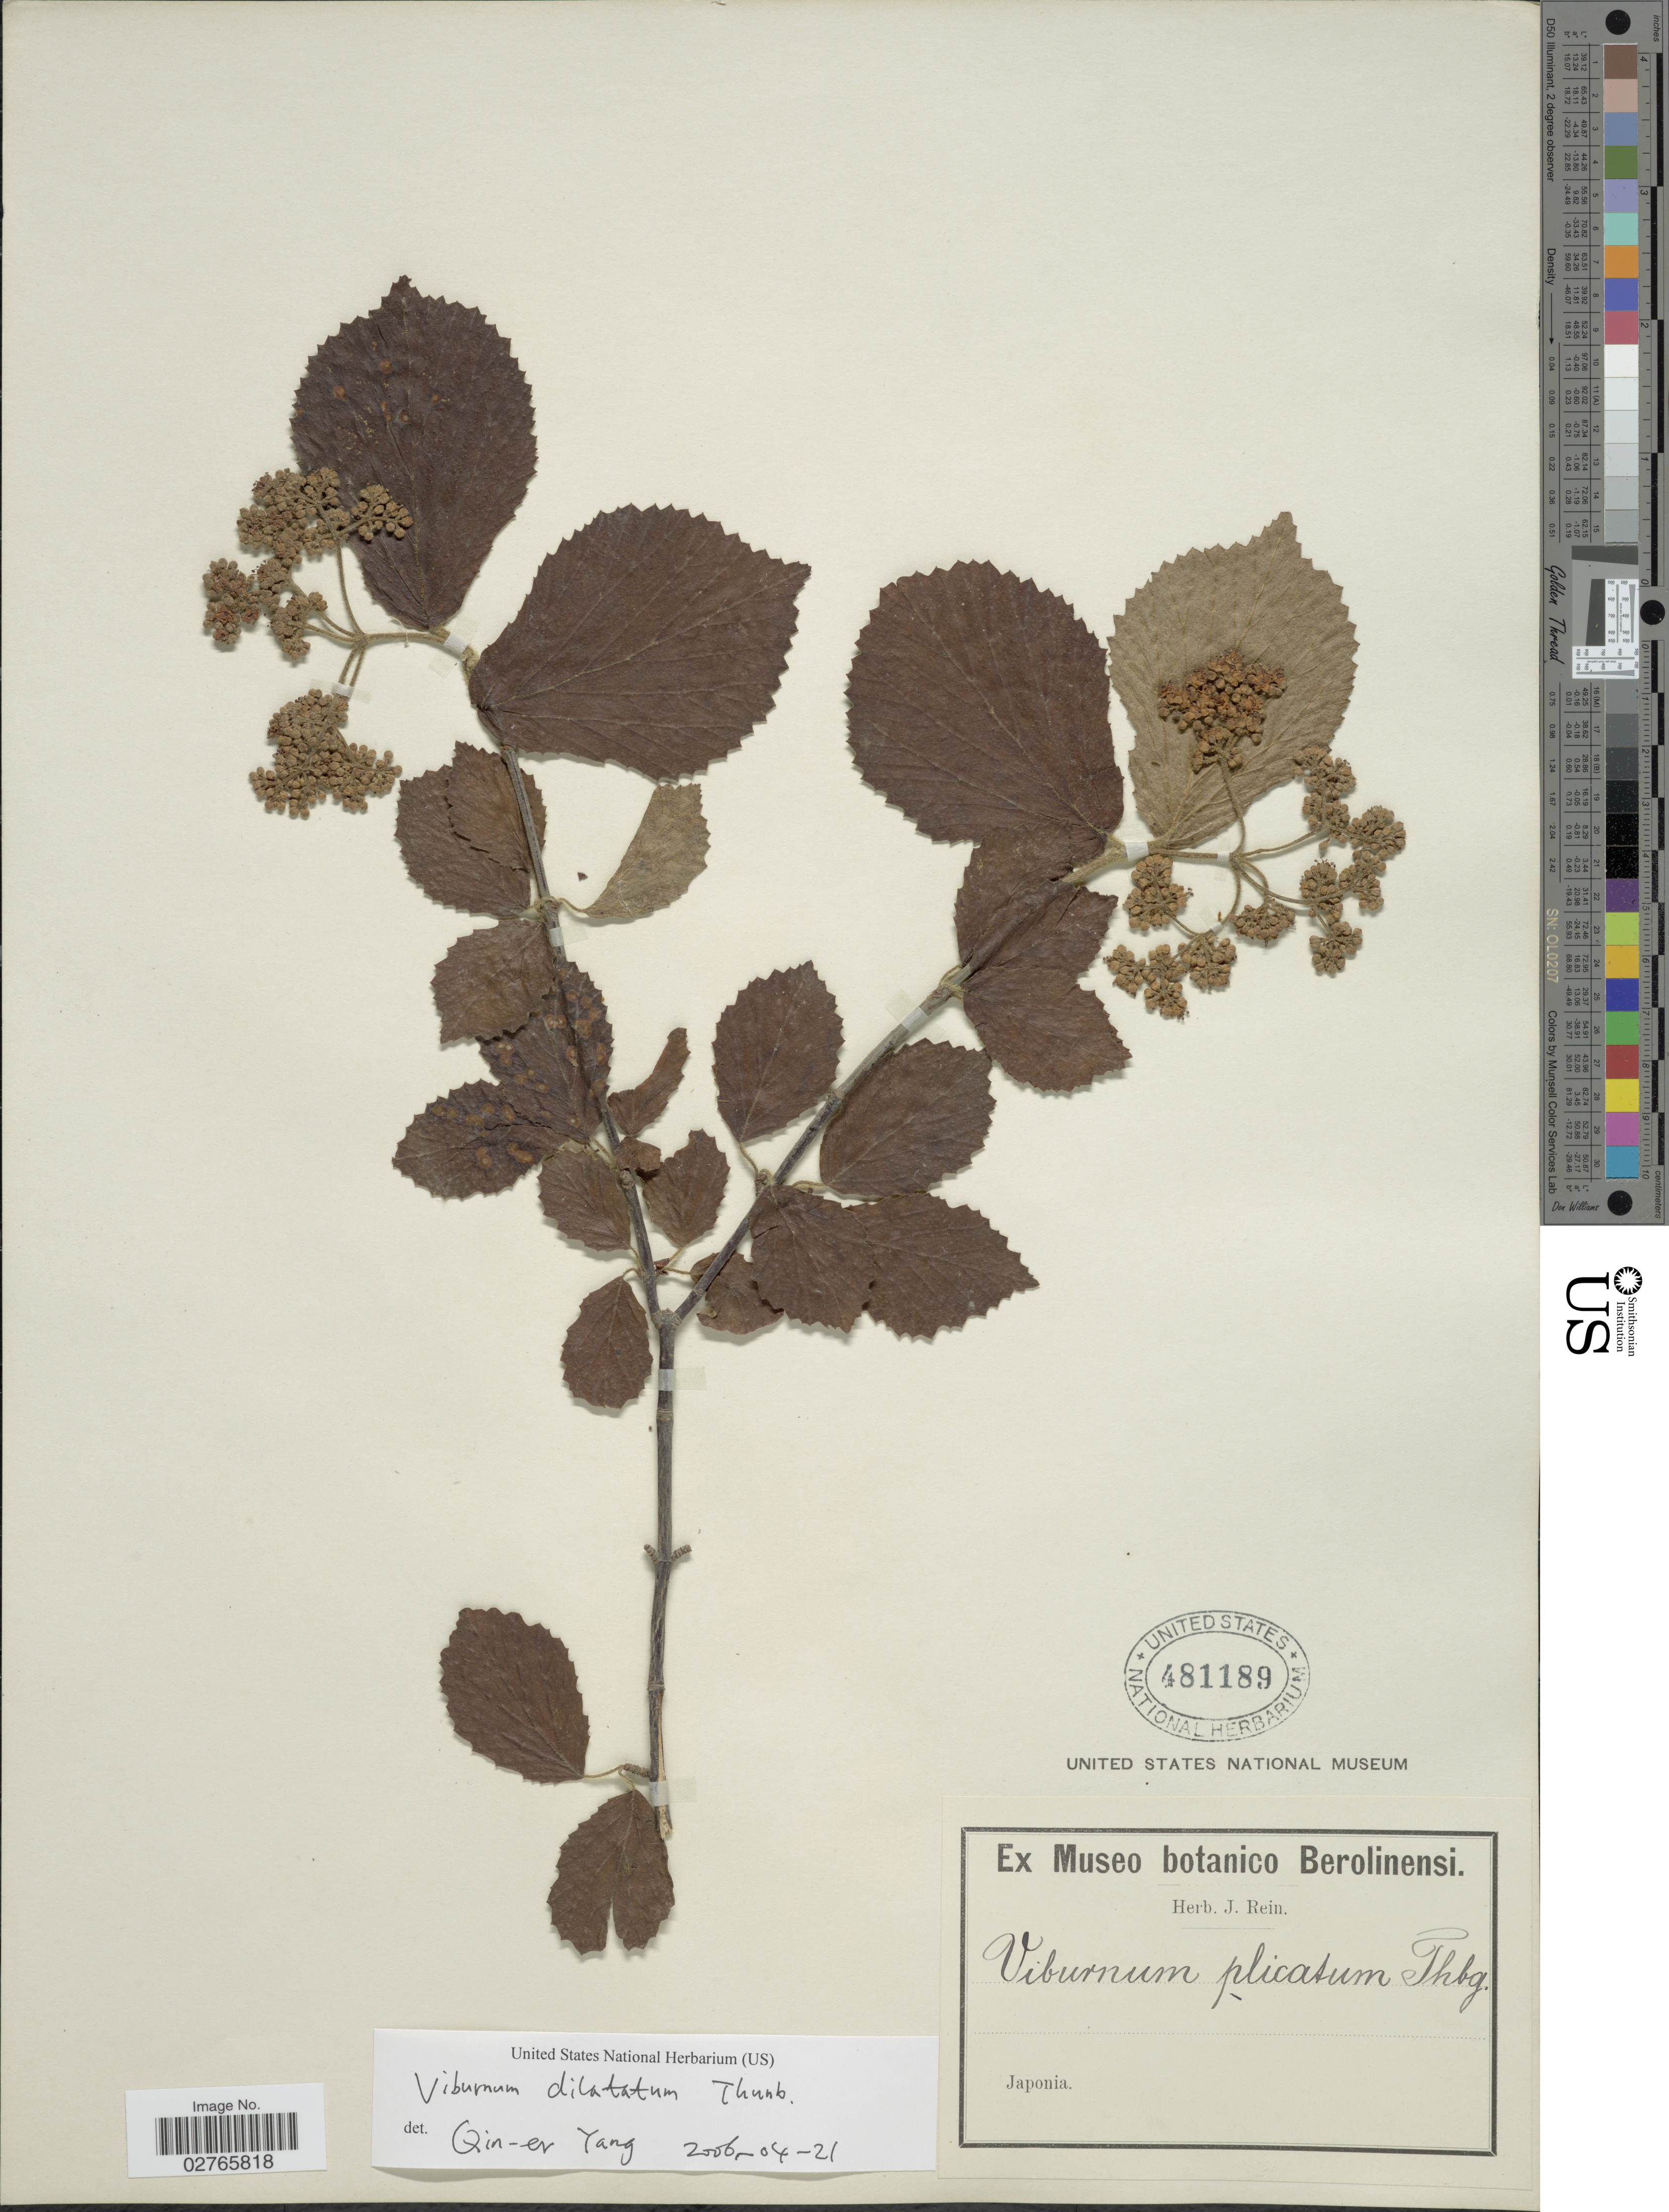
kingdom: Plantae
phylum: Tracheophyta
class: Magnoliopsida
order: Dipsacales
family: Viburnaceae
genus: Viburnum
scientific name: Viburnum dilatatum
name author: Thunb.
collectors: ex herb. J. Rein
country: Japan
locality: Japonia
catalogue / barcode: US 481189